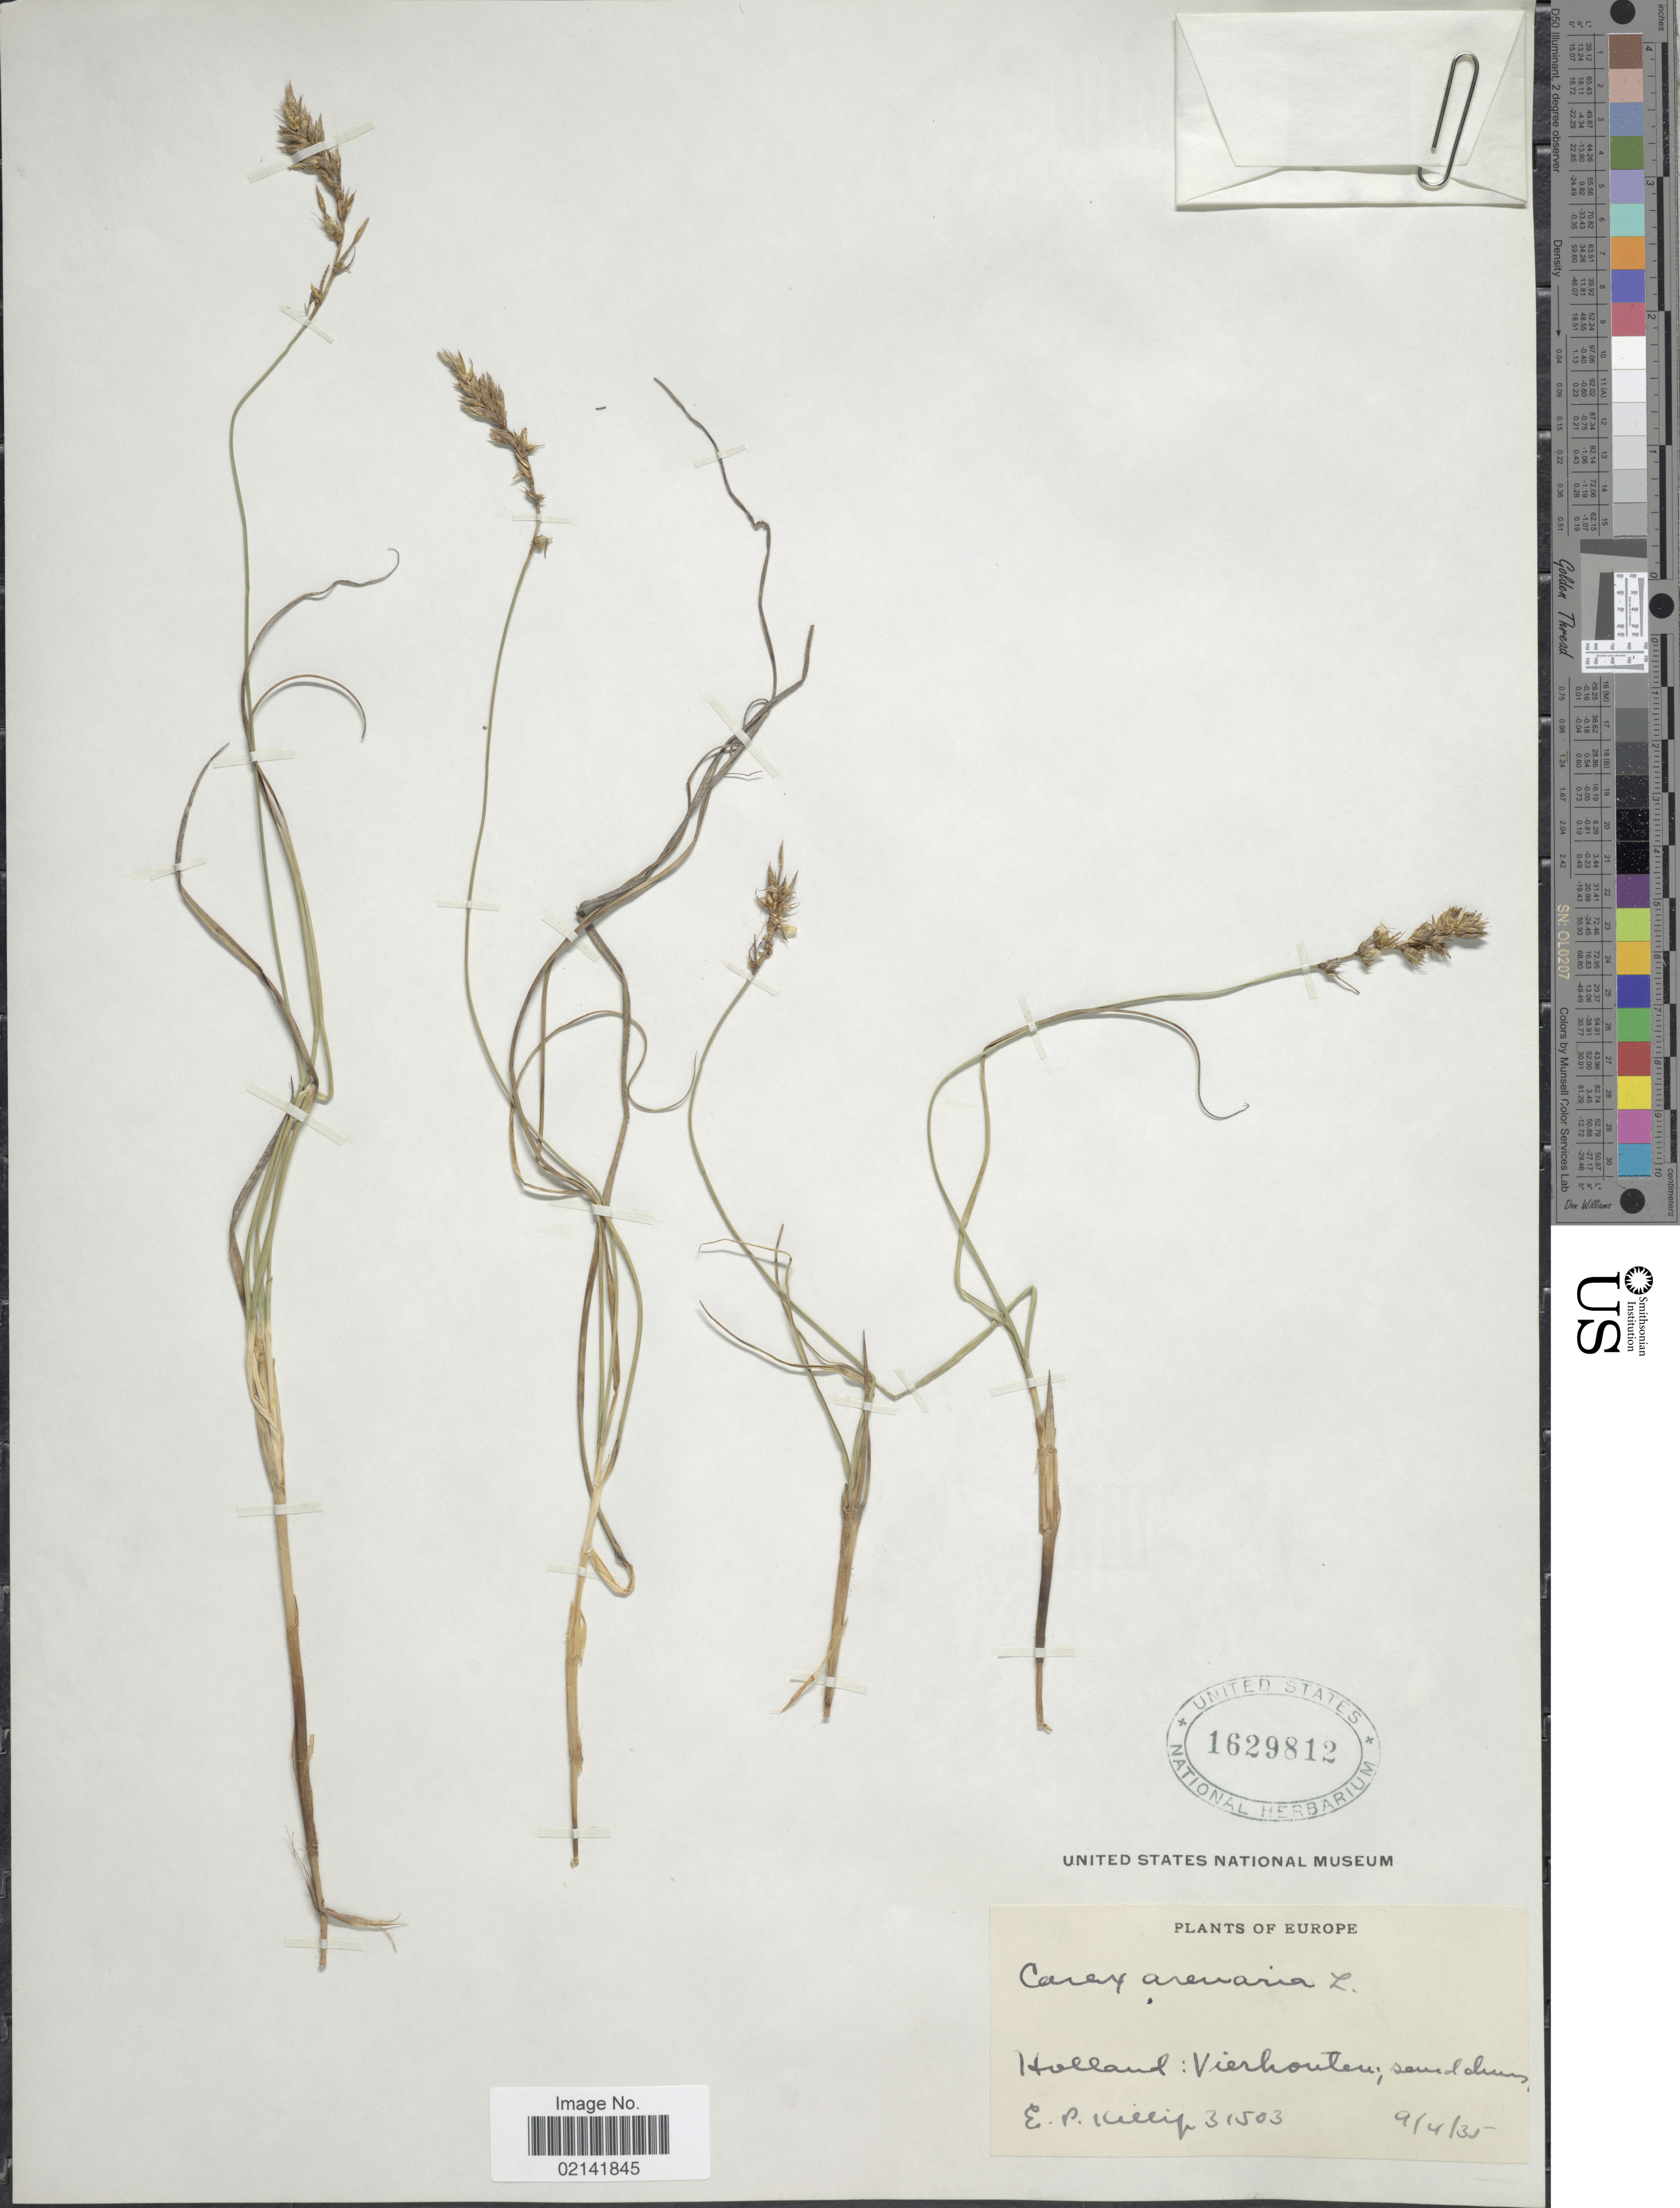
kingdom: Plantae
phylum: Tracheophyta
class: Liliopsida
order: Poales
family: Cyperaceae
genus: Carex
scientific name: Carex arenaria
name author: L.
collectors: E. P. Killip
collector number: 31503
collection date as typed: Transcribed d/m/y: 9/4/35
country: Netherlands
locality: Holland: Vierhouten; sand dunes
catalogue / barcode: US 1629812